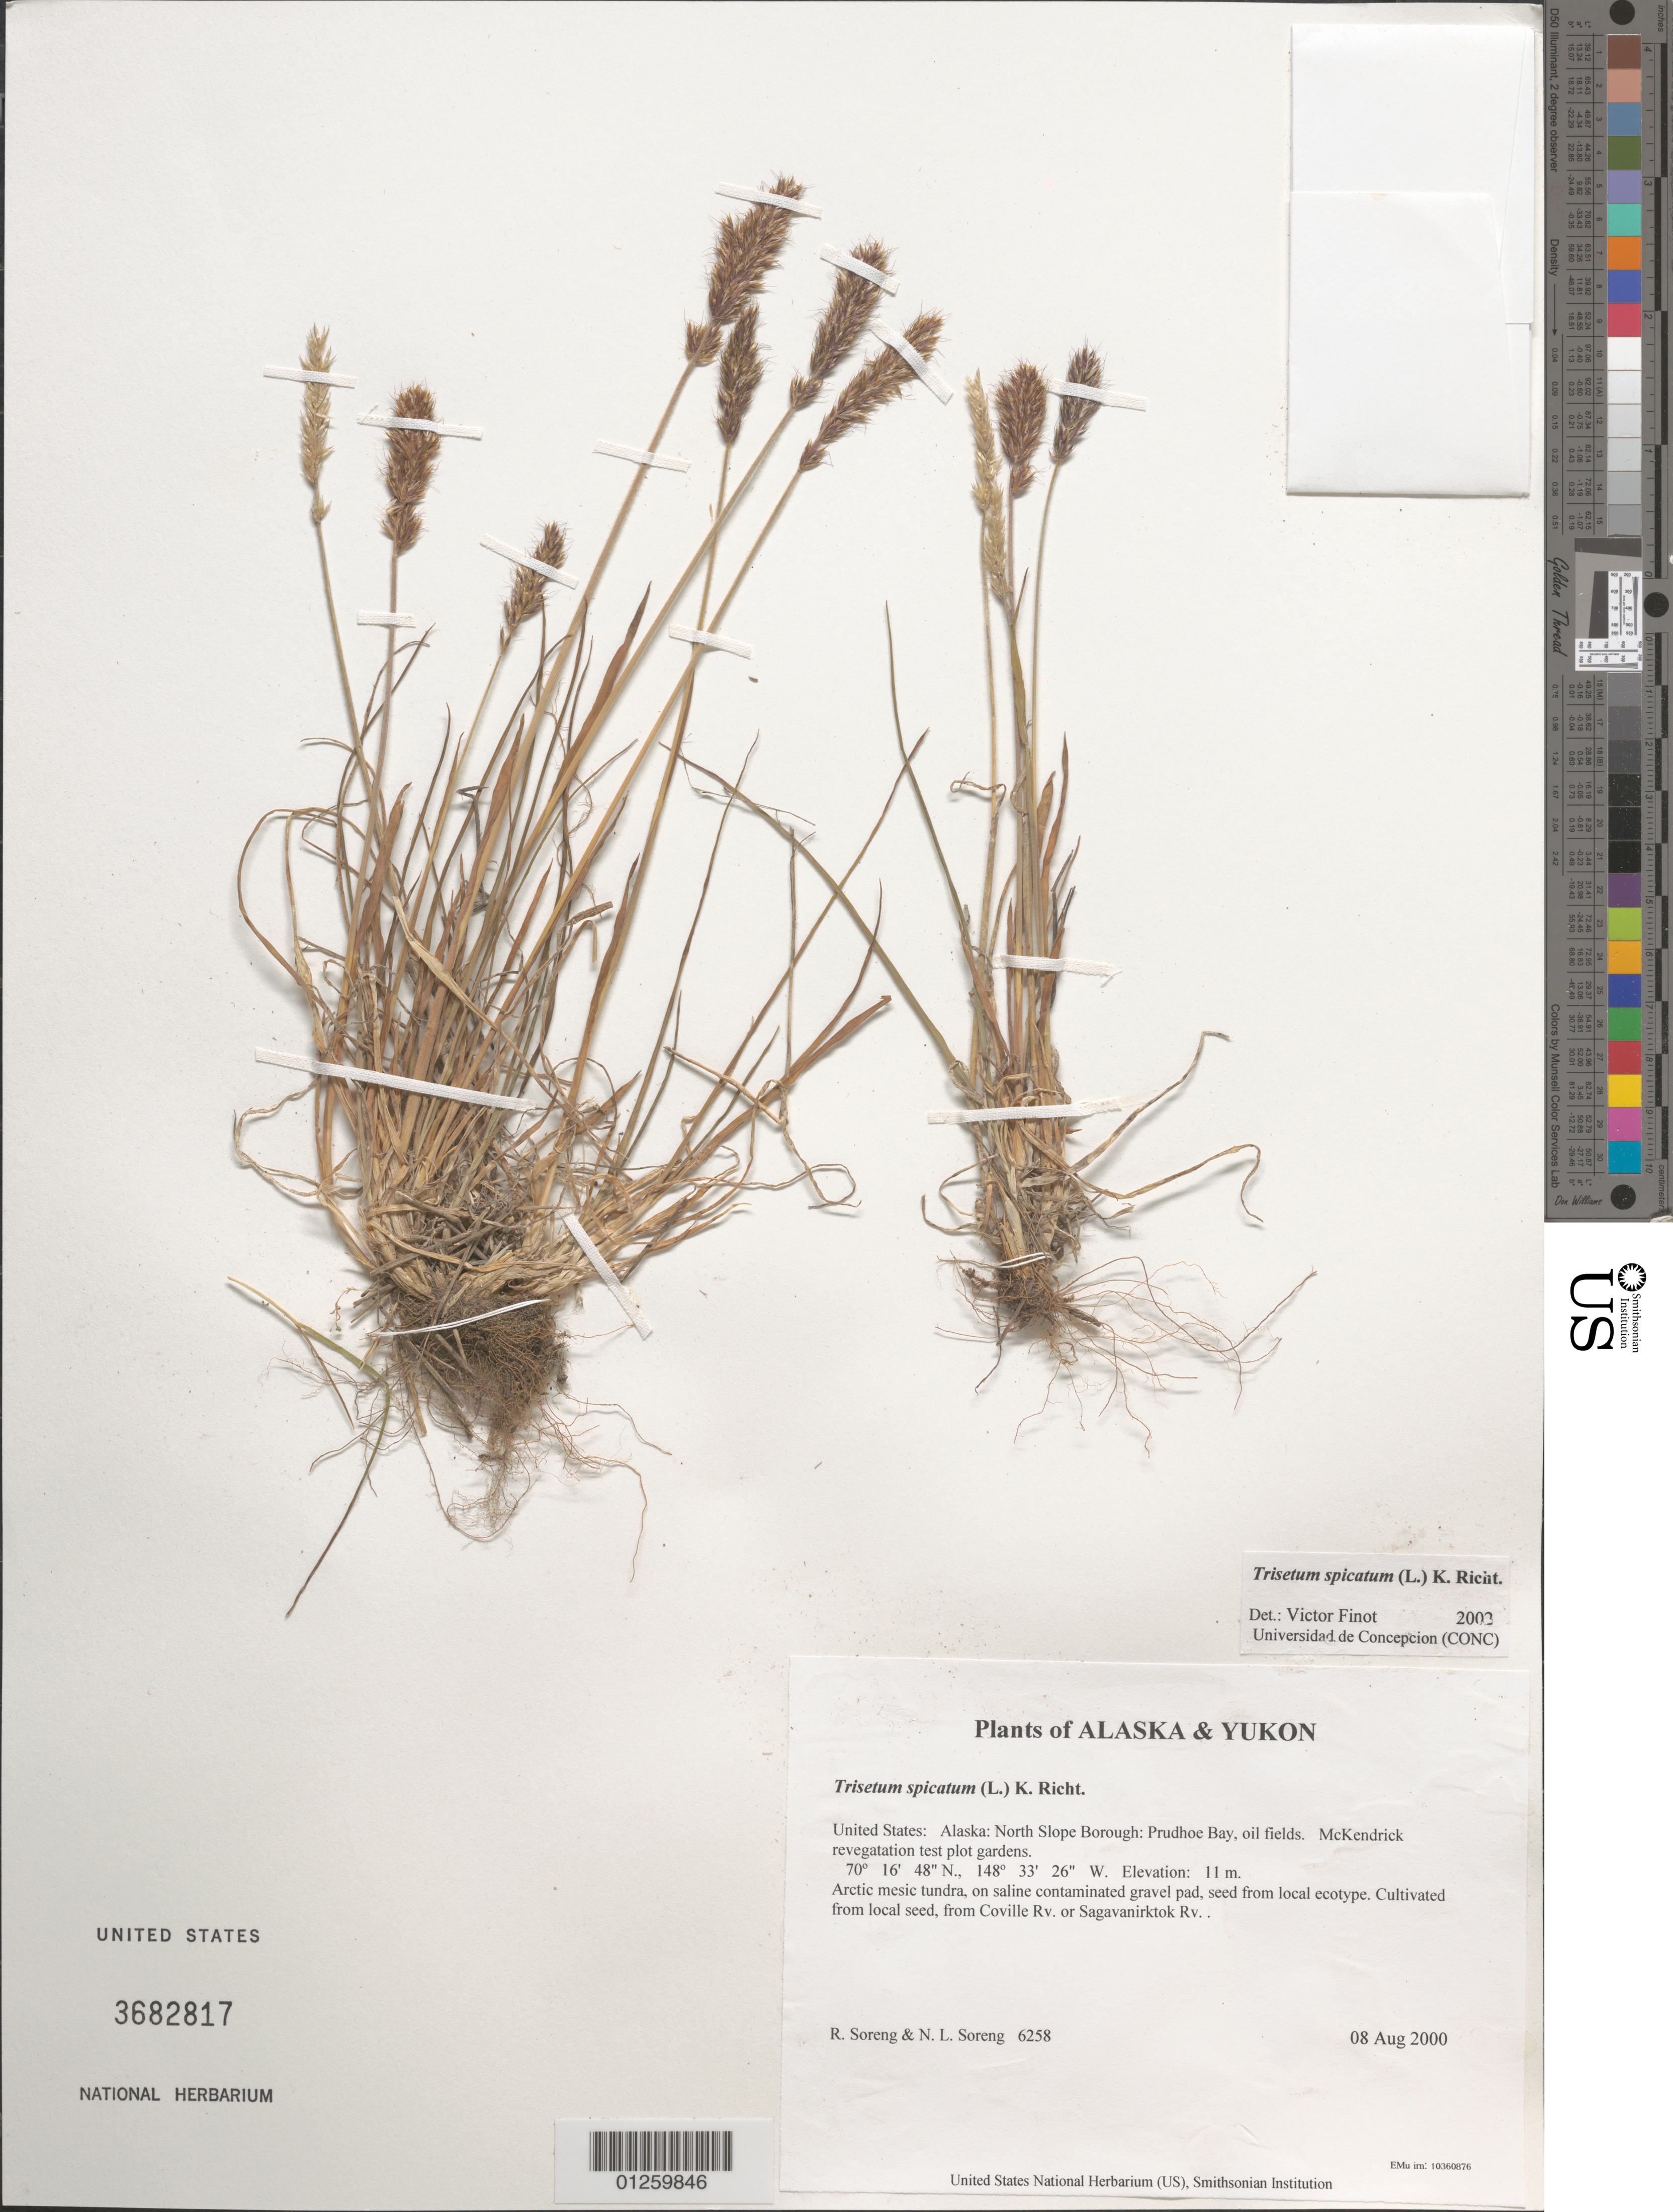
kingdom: Plantae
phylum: Tracheophyta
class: Liliopsida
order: Poales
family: Poaceae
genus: Koeleria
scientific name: Koeleria spicata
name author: (L.) Barberá et al.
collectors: R. J. Soreng & N. L. Soreng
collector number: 6258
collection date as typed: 08 Aug 2000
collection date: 2000-08-08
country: United States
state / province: Alaska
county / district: North Slope Borough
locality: Prudhoe Bay, oil fields. McKendrick revegatation test plot gardens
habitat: Arctic mesic tundra, on saline contaminated gravel pad, seed from local ecotype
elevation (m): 11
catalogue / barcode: US 3682817